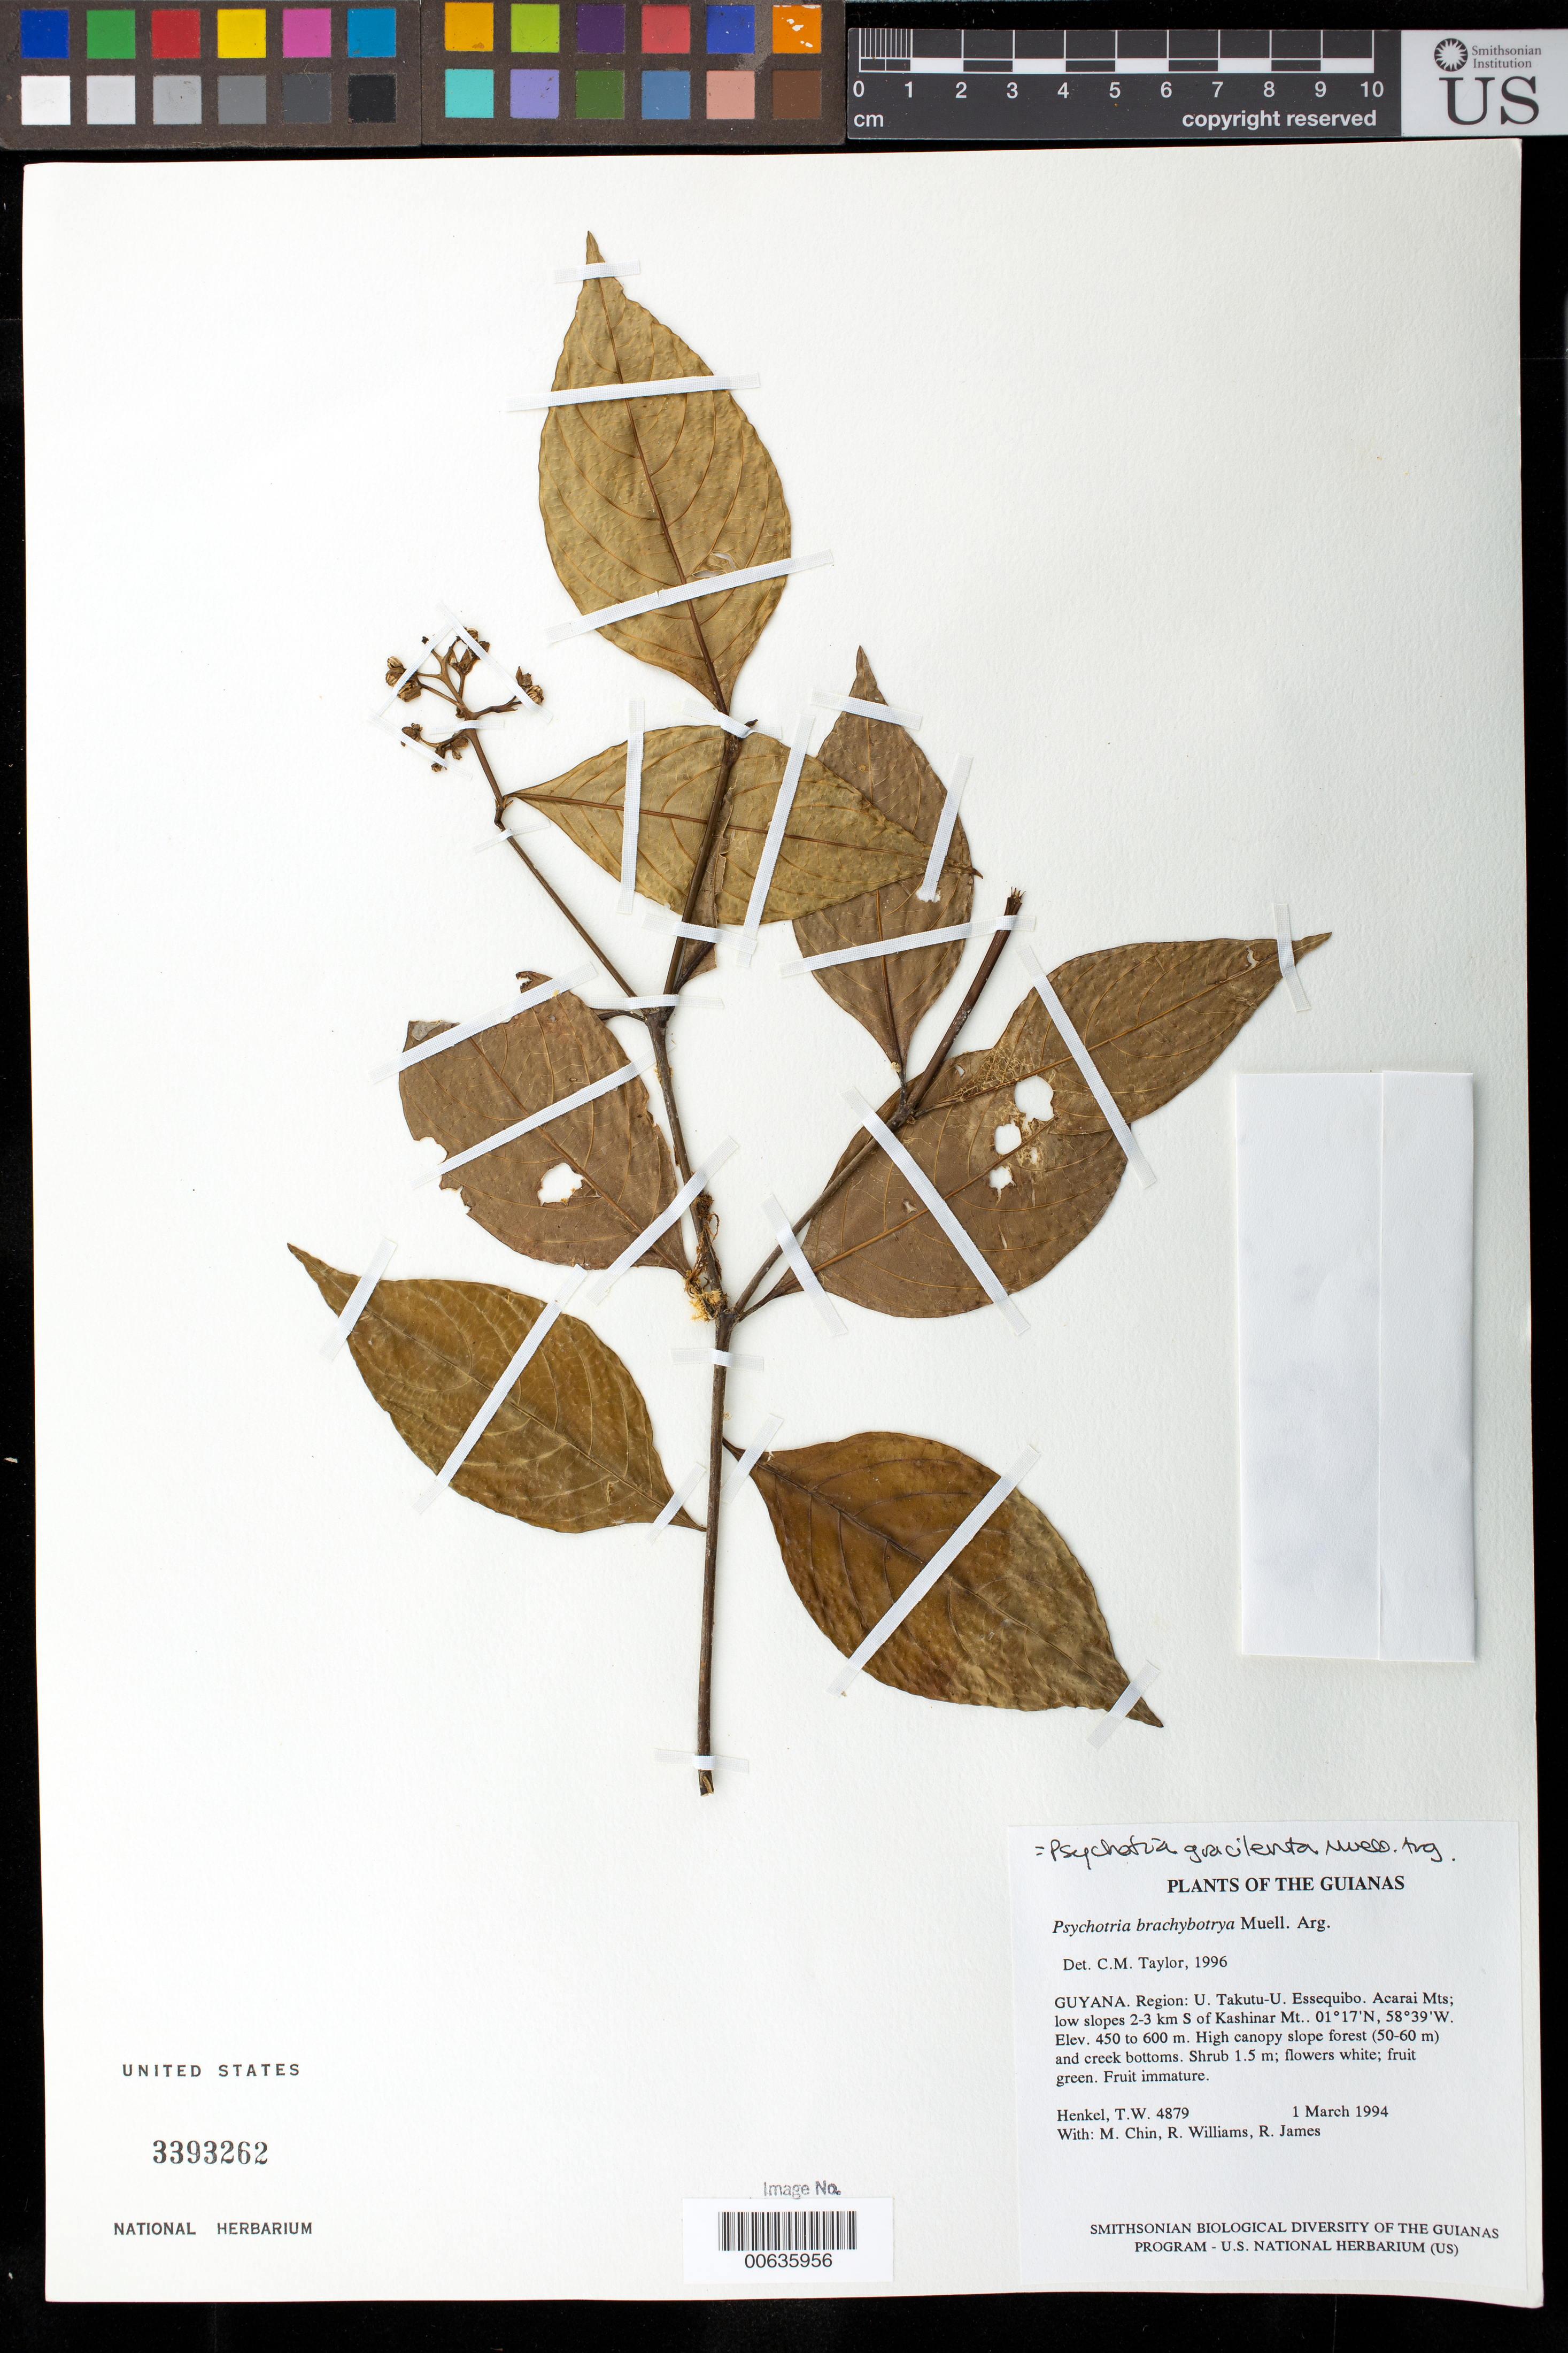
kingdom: Plantae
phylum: Tracheophyta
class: Magnoliopsida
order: Gentianales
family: Rubiaceae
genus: Palicourea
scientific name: Palicourea gracilenta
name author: (Müll. Arg.) Delprete & J.H. Kirkbr.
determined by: Kirkbride, J. H., Jr.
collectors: T. Henkel, M. Chin, R. Williams & R. James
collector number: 4879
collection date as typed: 1 March 1994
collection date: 1994-03-01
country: Guyana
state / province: U. Takutu-U. Essequibo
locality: Acarai Mts; low slopes 2-3 km S of Kashinar Mt.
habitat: High canopy slope forest (50-60 m) and creek bottoms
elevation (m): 450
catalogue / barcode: US 3393262